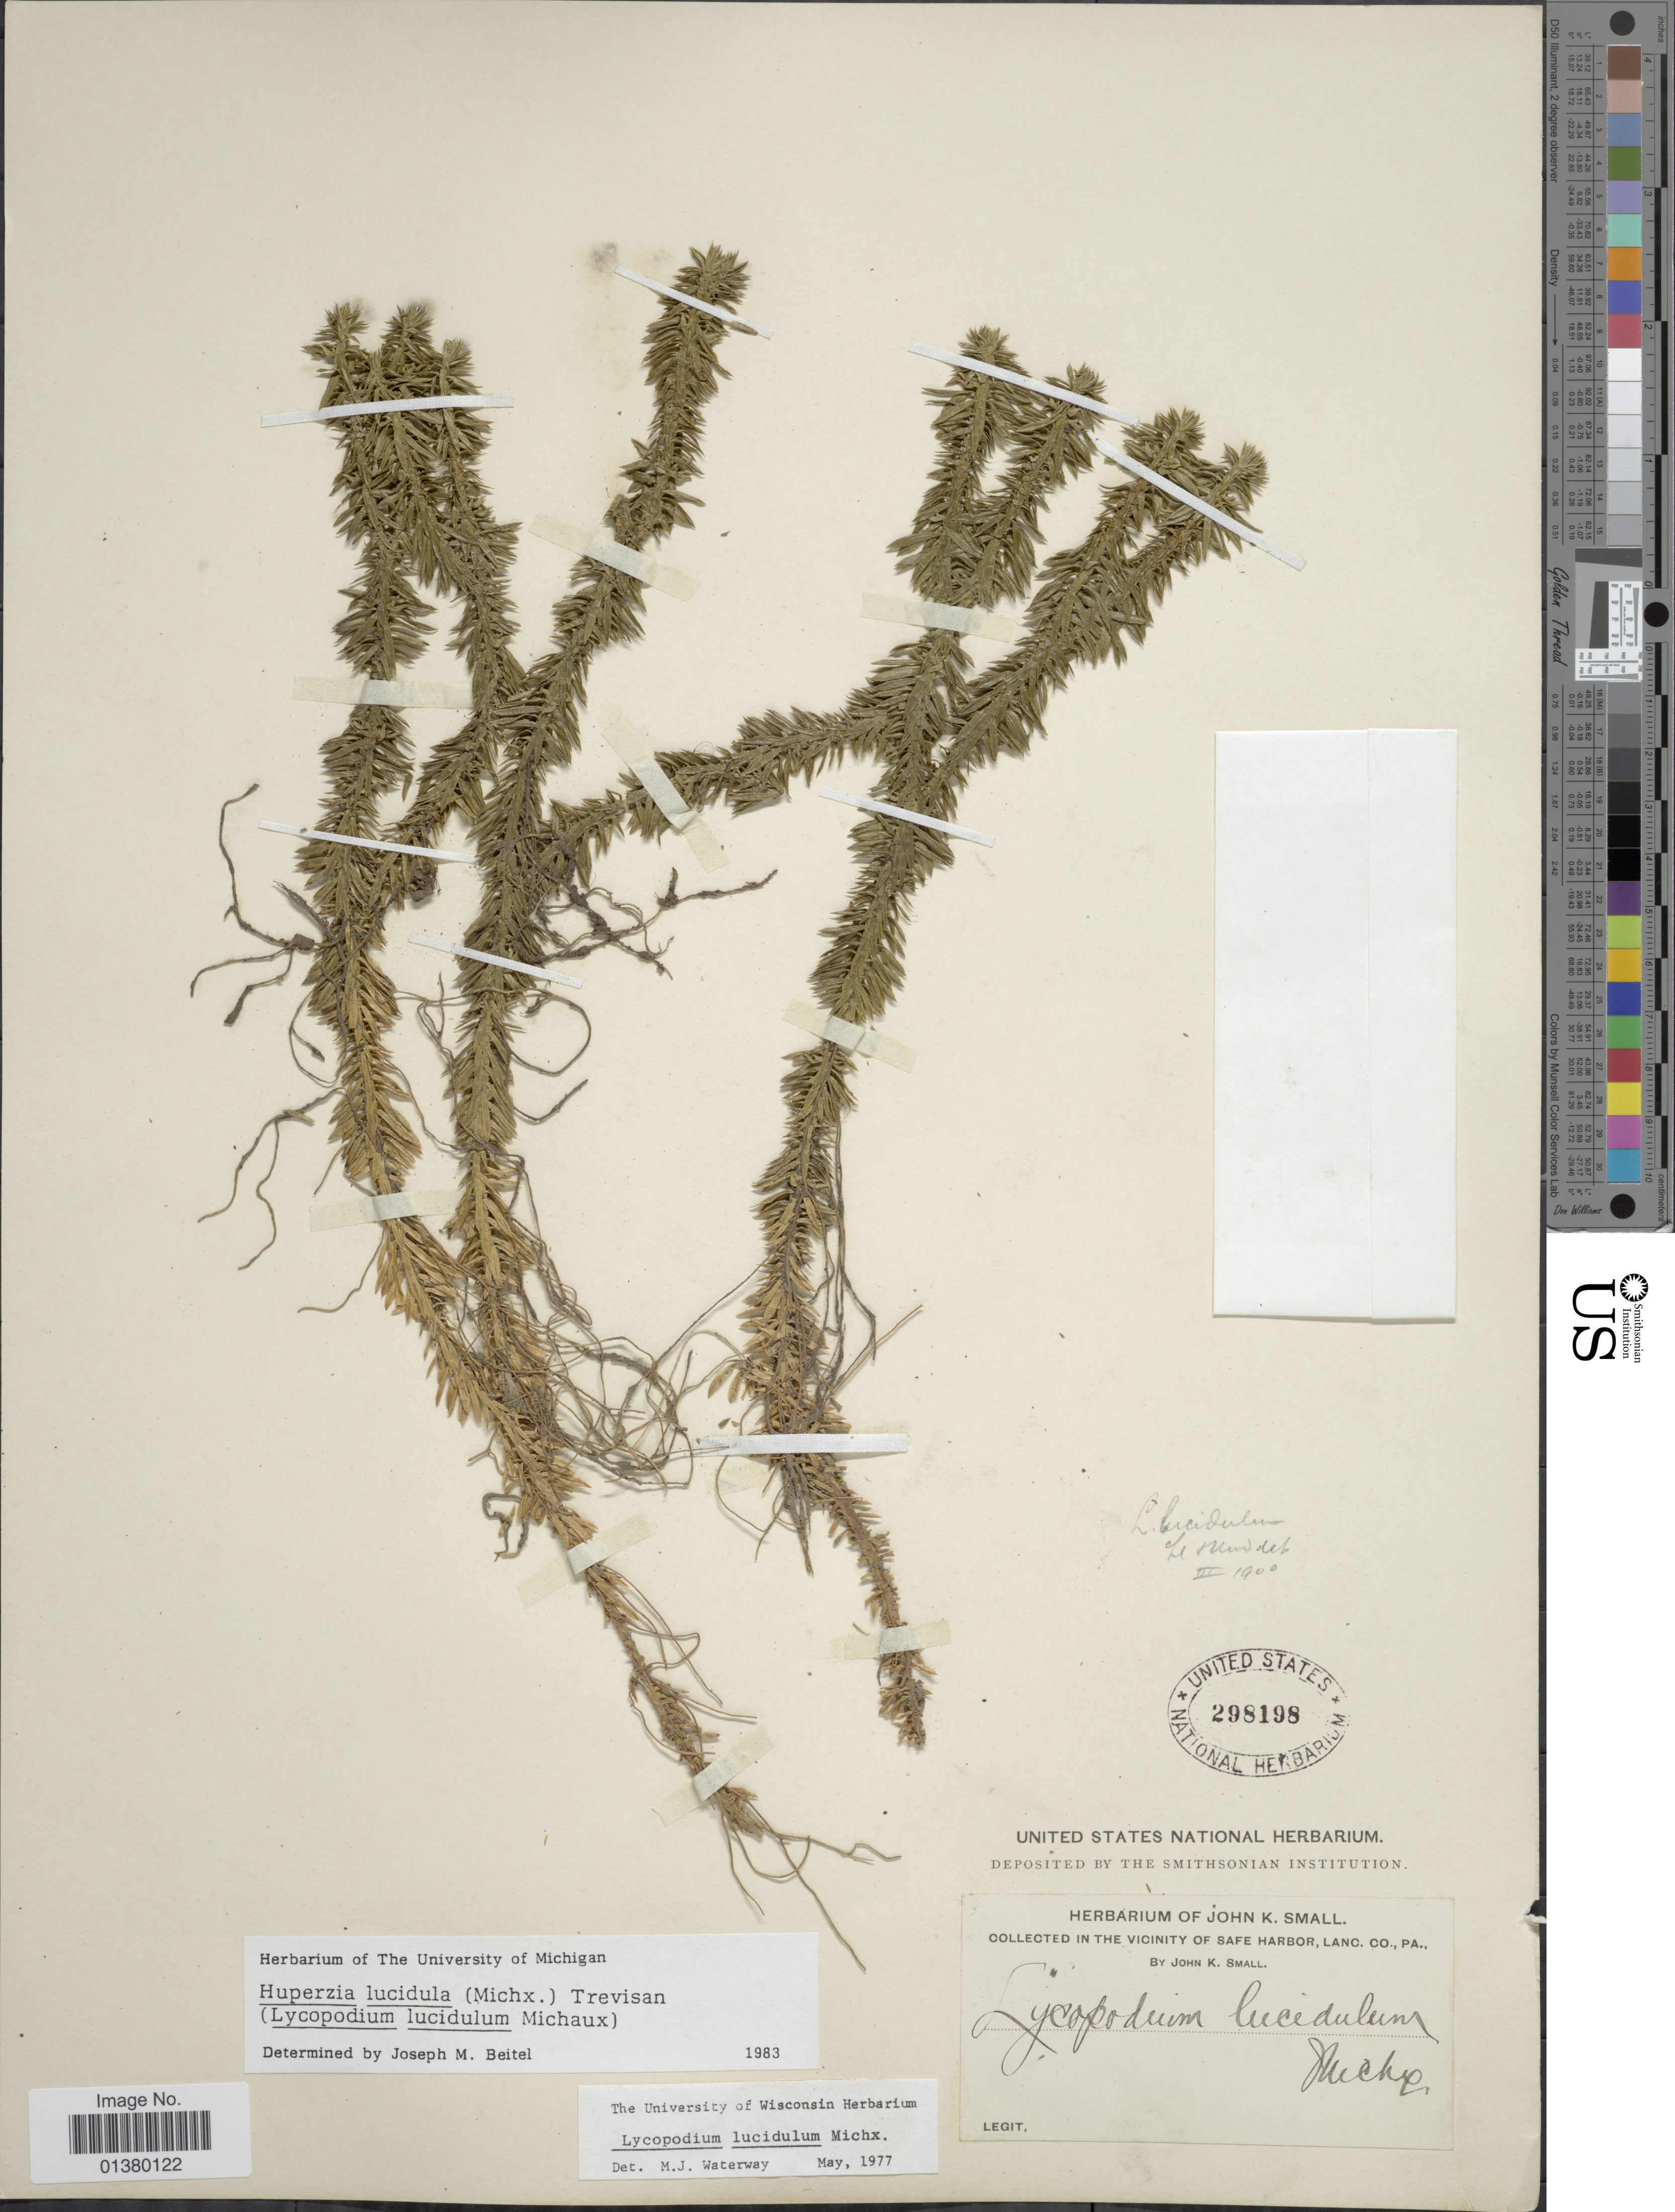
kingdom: Plantae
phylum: Tracheophyta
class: Lycopodiopsida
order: Lycopodiales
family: Lycopodiaceae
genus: Huperzia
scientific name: Huperzia lucidula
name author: (Michx.) Trevis.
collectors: J. K. Small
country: United States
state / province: Pennsylvania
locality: Vicinity of Safe Harbor, Lanc Co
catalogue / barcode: US 298198